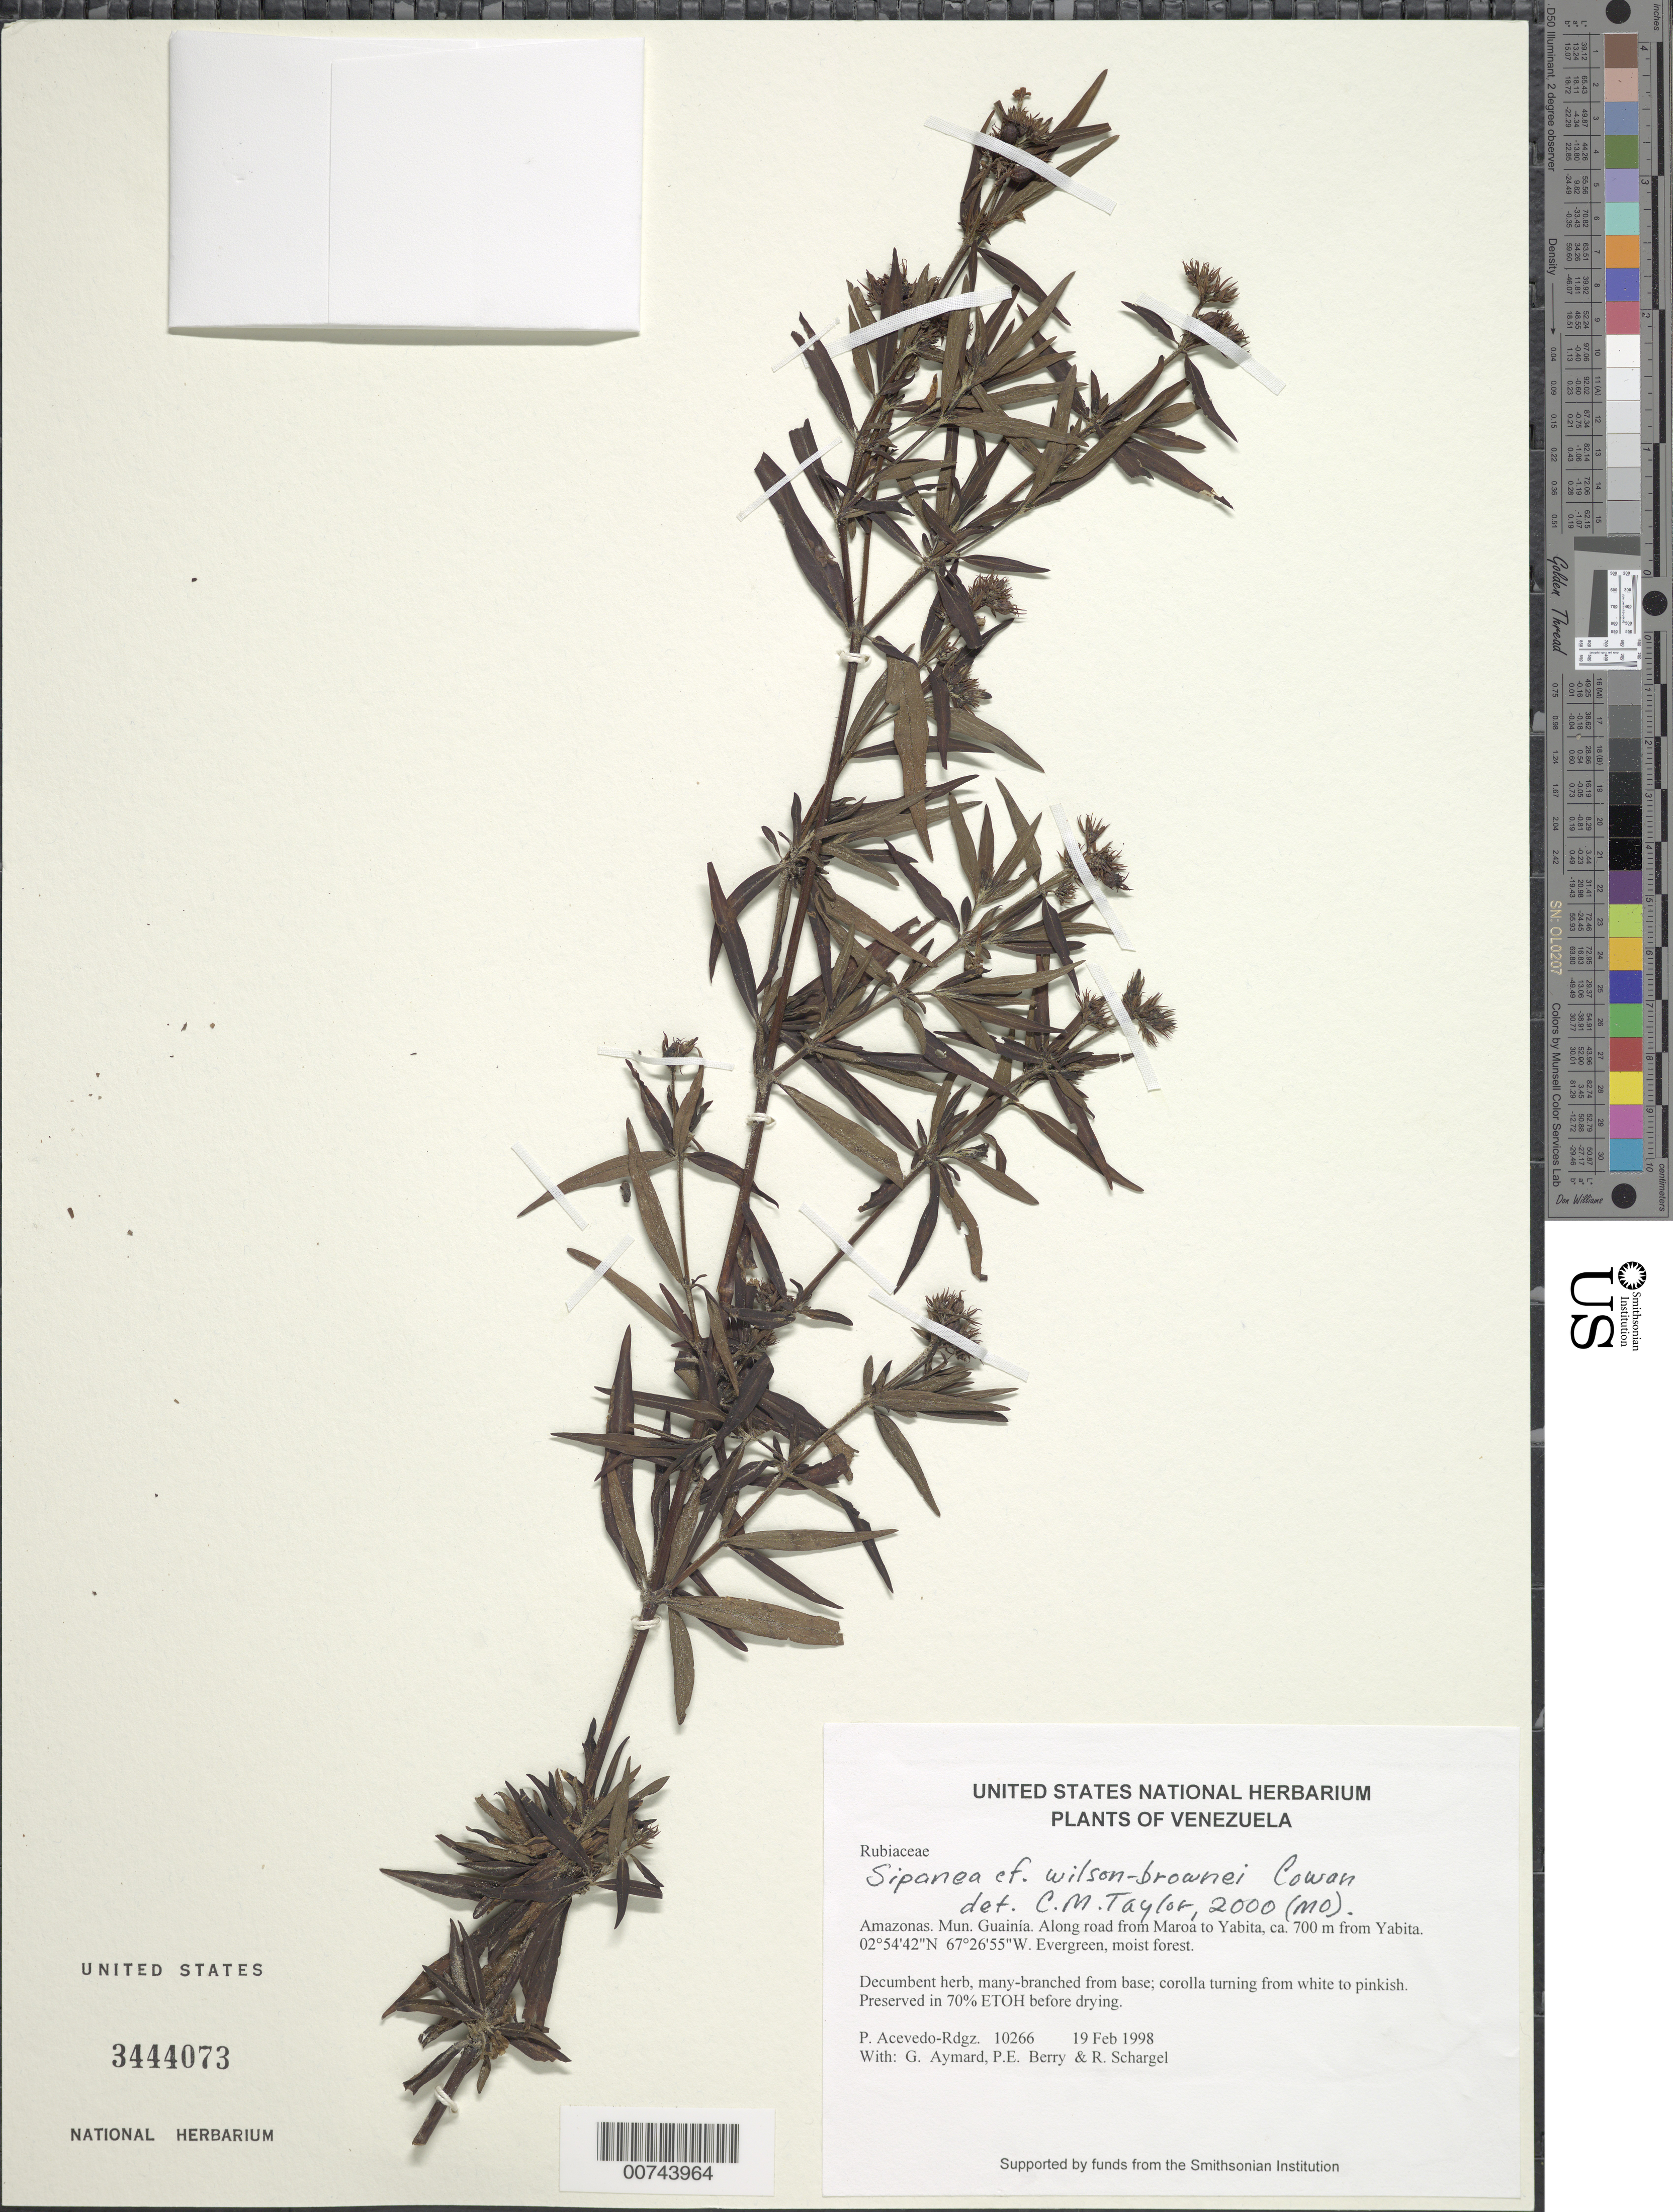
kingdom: Plantae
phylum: Tracheophyta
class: Magnoliopsida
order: Gentianales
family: Rubiaceae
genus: Sipanea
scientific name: Sipanea wilson-brownei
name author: R.S. Cowan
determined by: Taylor, Charlotte M.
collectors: P. Acevedo-Rodr., G. A. Aymard, P. E. Berry & R. Schargel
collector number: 10266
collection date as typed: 19 Feb 1998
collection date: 1998-02-19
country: Venezuela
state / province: Amazonas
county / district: Maroa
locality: Along road from Maroa to Yabita, ca. 700 m from Yabita.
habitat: Evergreen, moist forest.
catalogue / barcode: US 3444073